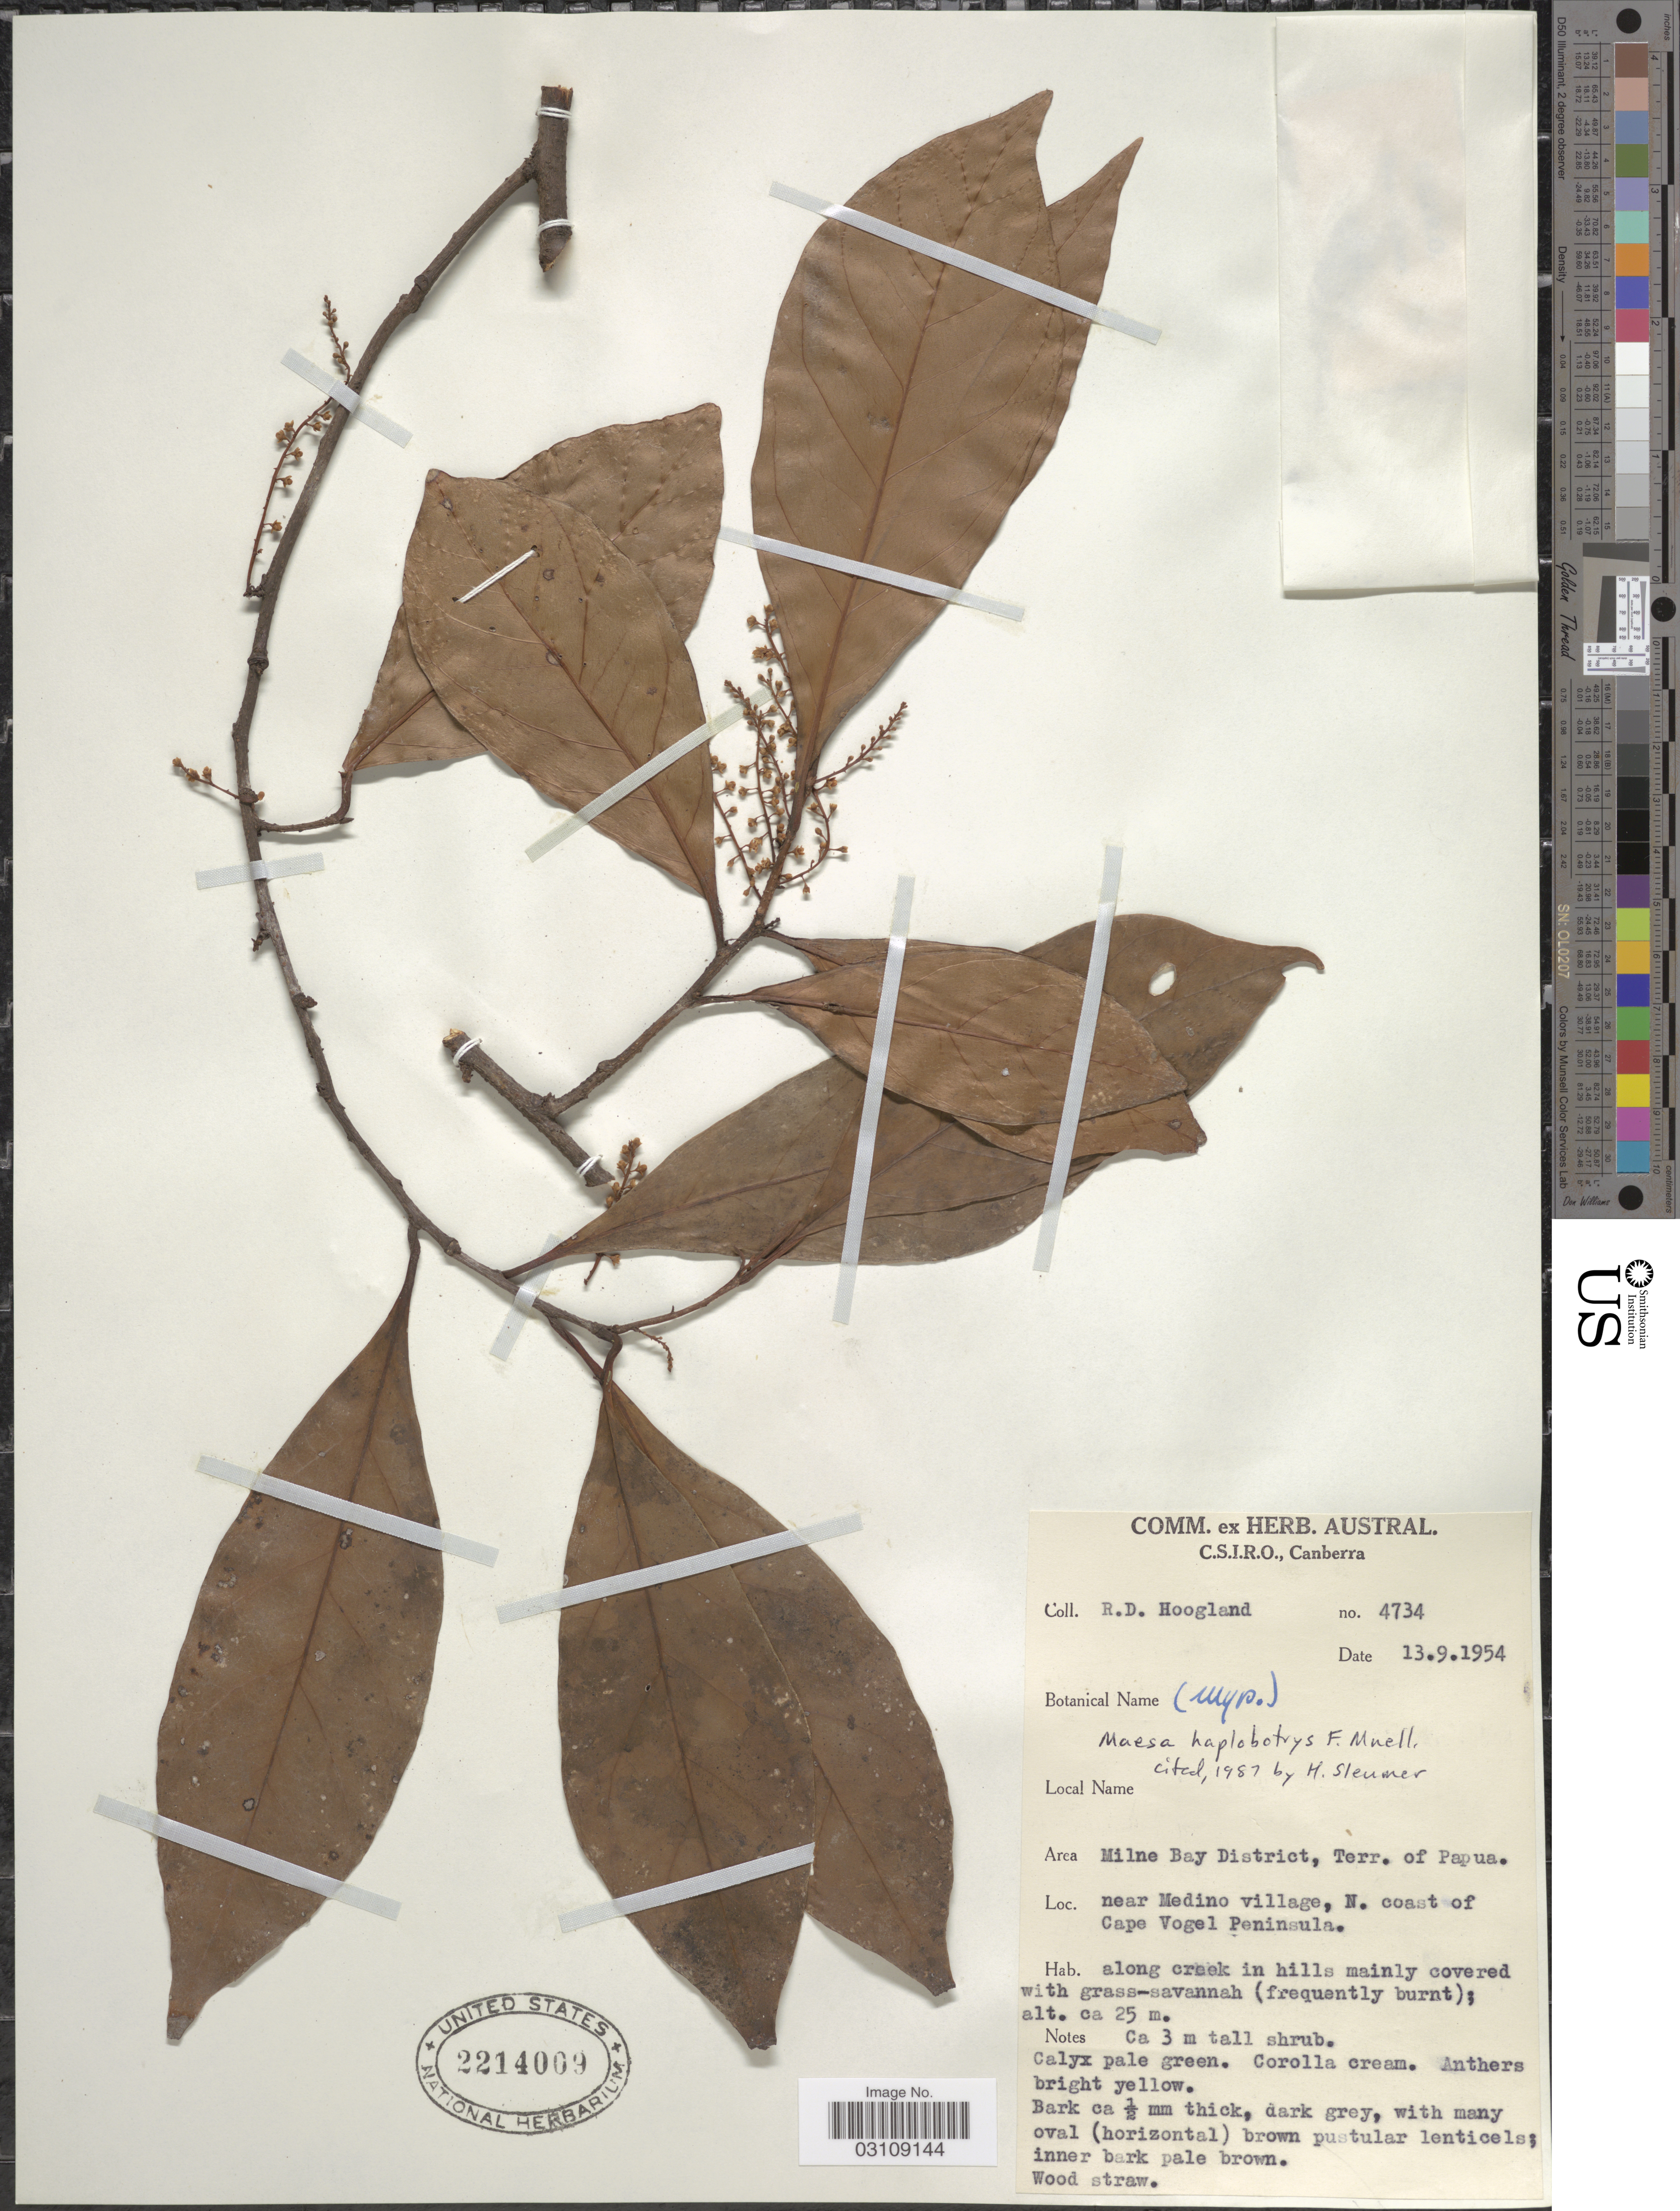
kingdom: Plantae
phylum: Tracheophyta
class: Magnoliopsida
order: Ericales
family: Primulaceae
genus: Maesa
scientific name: Maesa haplobotrys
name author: F. Muell.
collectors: R. D. Hoogland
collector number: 4734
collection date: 1954-09-13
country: Papua New Guinea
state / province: Milne Bay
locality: Milne Bay District, Terr. of Papua. Near Medino village, N. coast of Cape Vogel Peninsula.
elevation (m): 25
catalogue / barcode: US 2214009